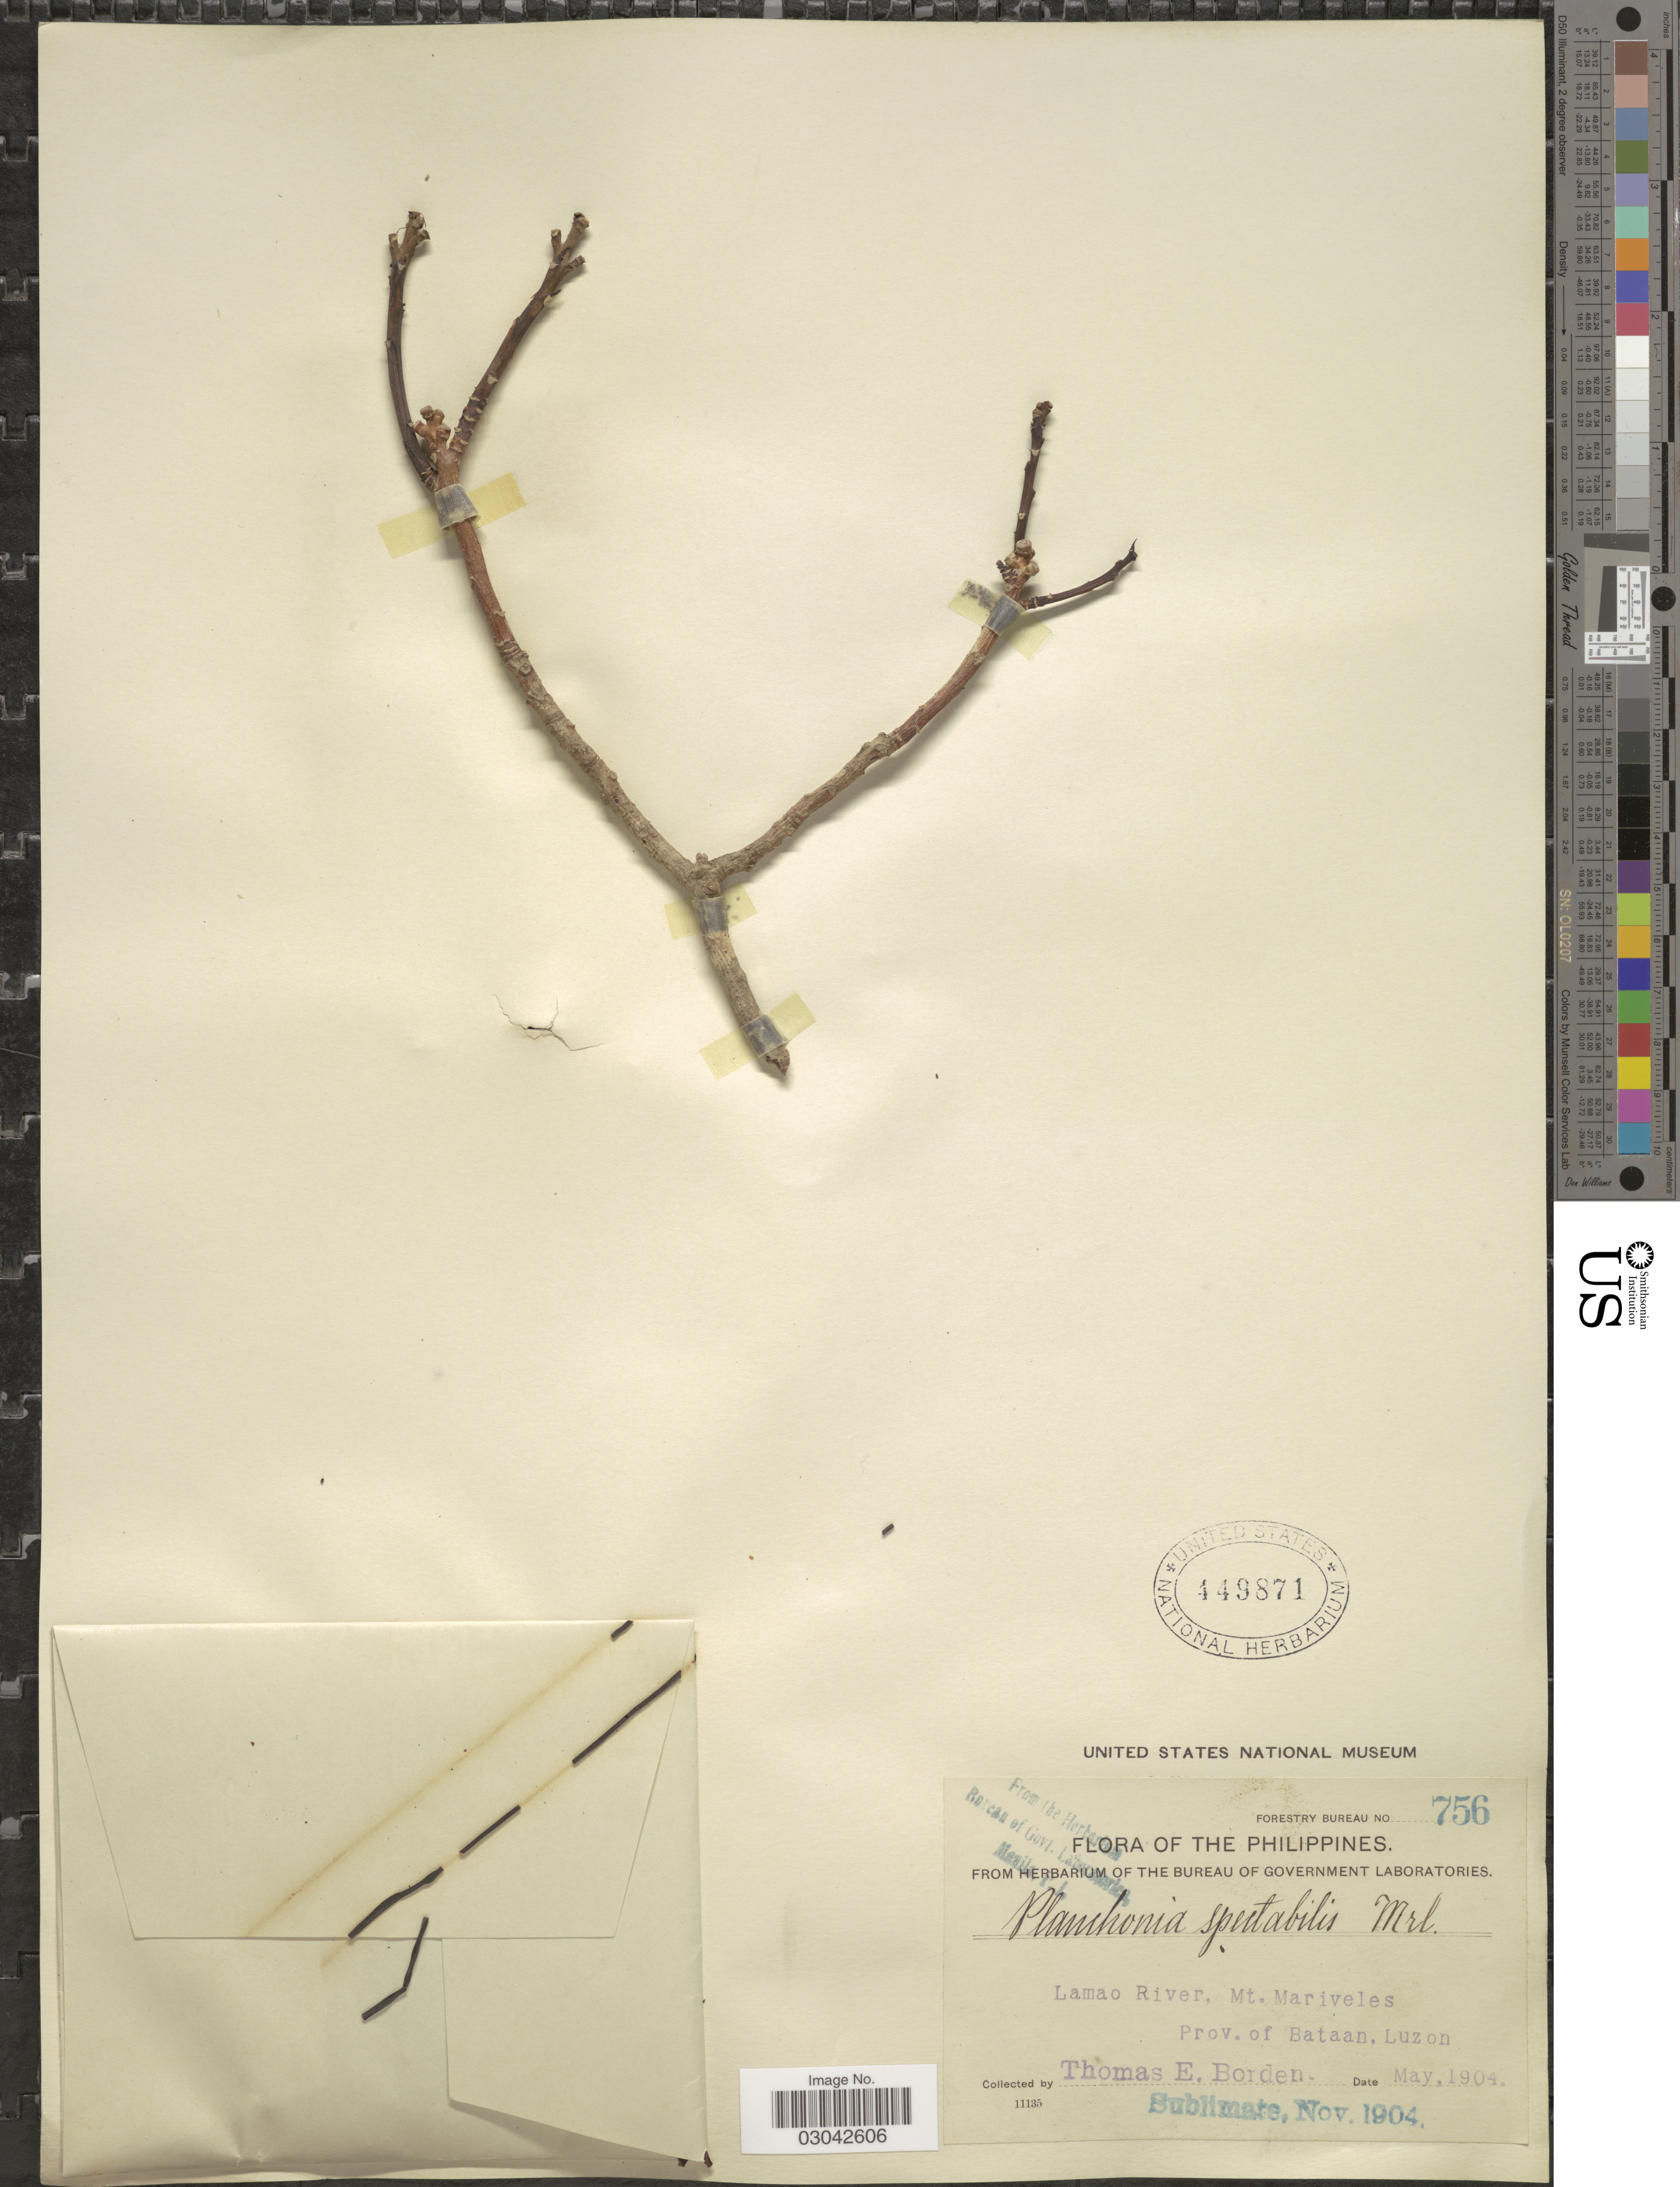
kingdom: Plantae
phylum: Tracheophyta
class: Magnoliopsida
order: Ericales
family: Lecythidaceae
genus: Planchonia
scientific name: Planchonia spectabilis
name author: Merr.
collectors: T. E. Borden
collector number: Forestry Bureau 756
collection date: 1904-05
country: Philippines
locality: Lamao River, Mt. Mariveles. Prov. of Bataan, Luzon.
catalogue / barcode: US 449871